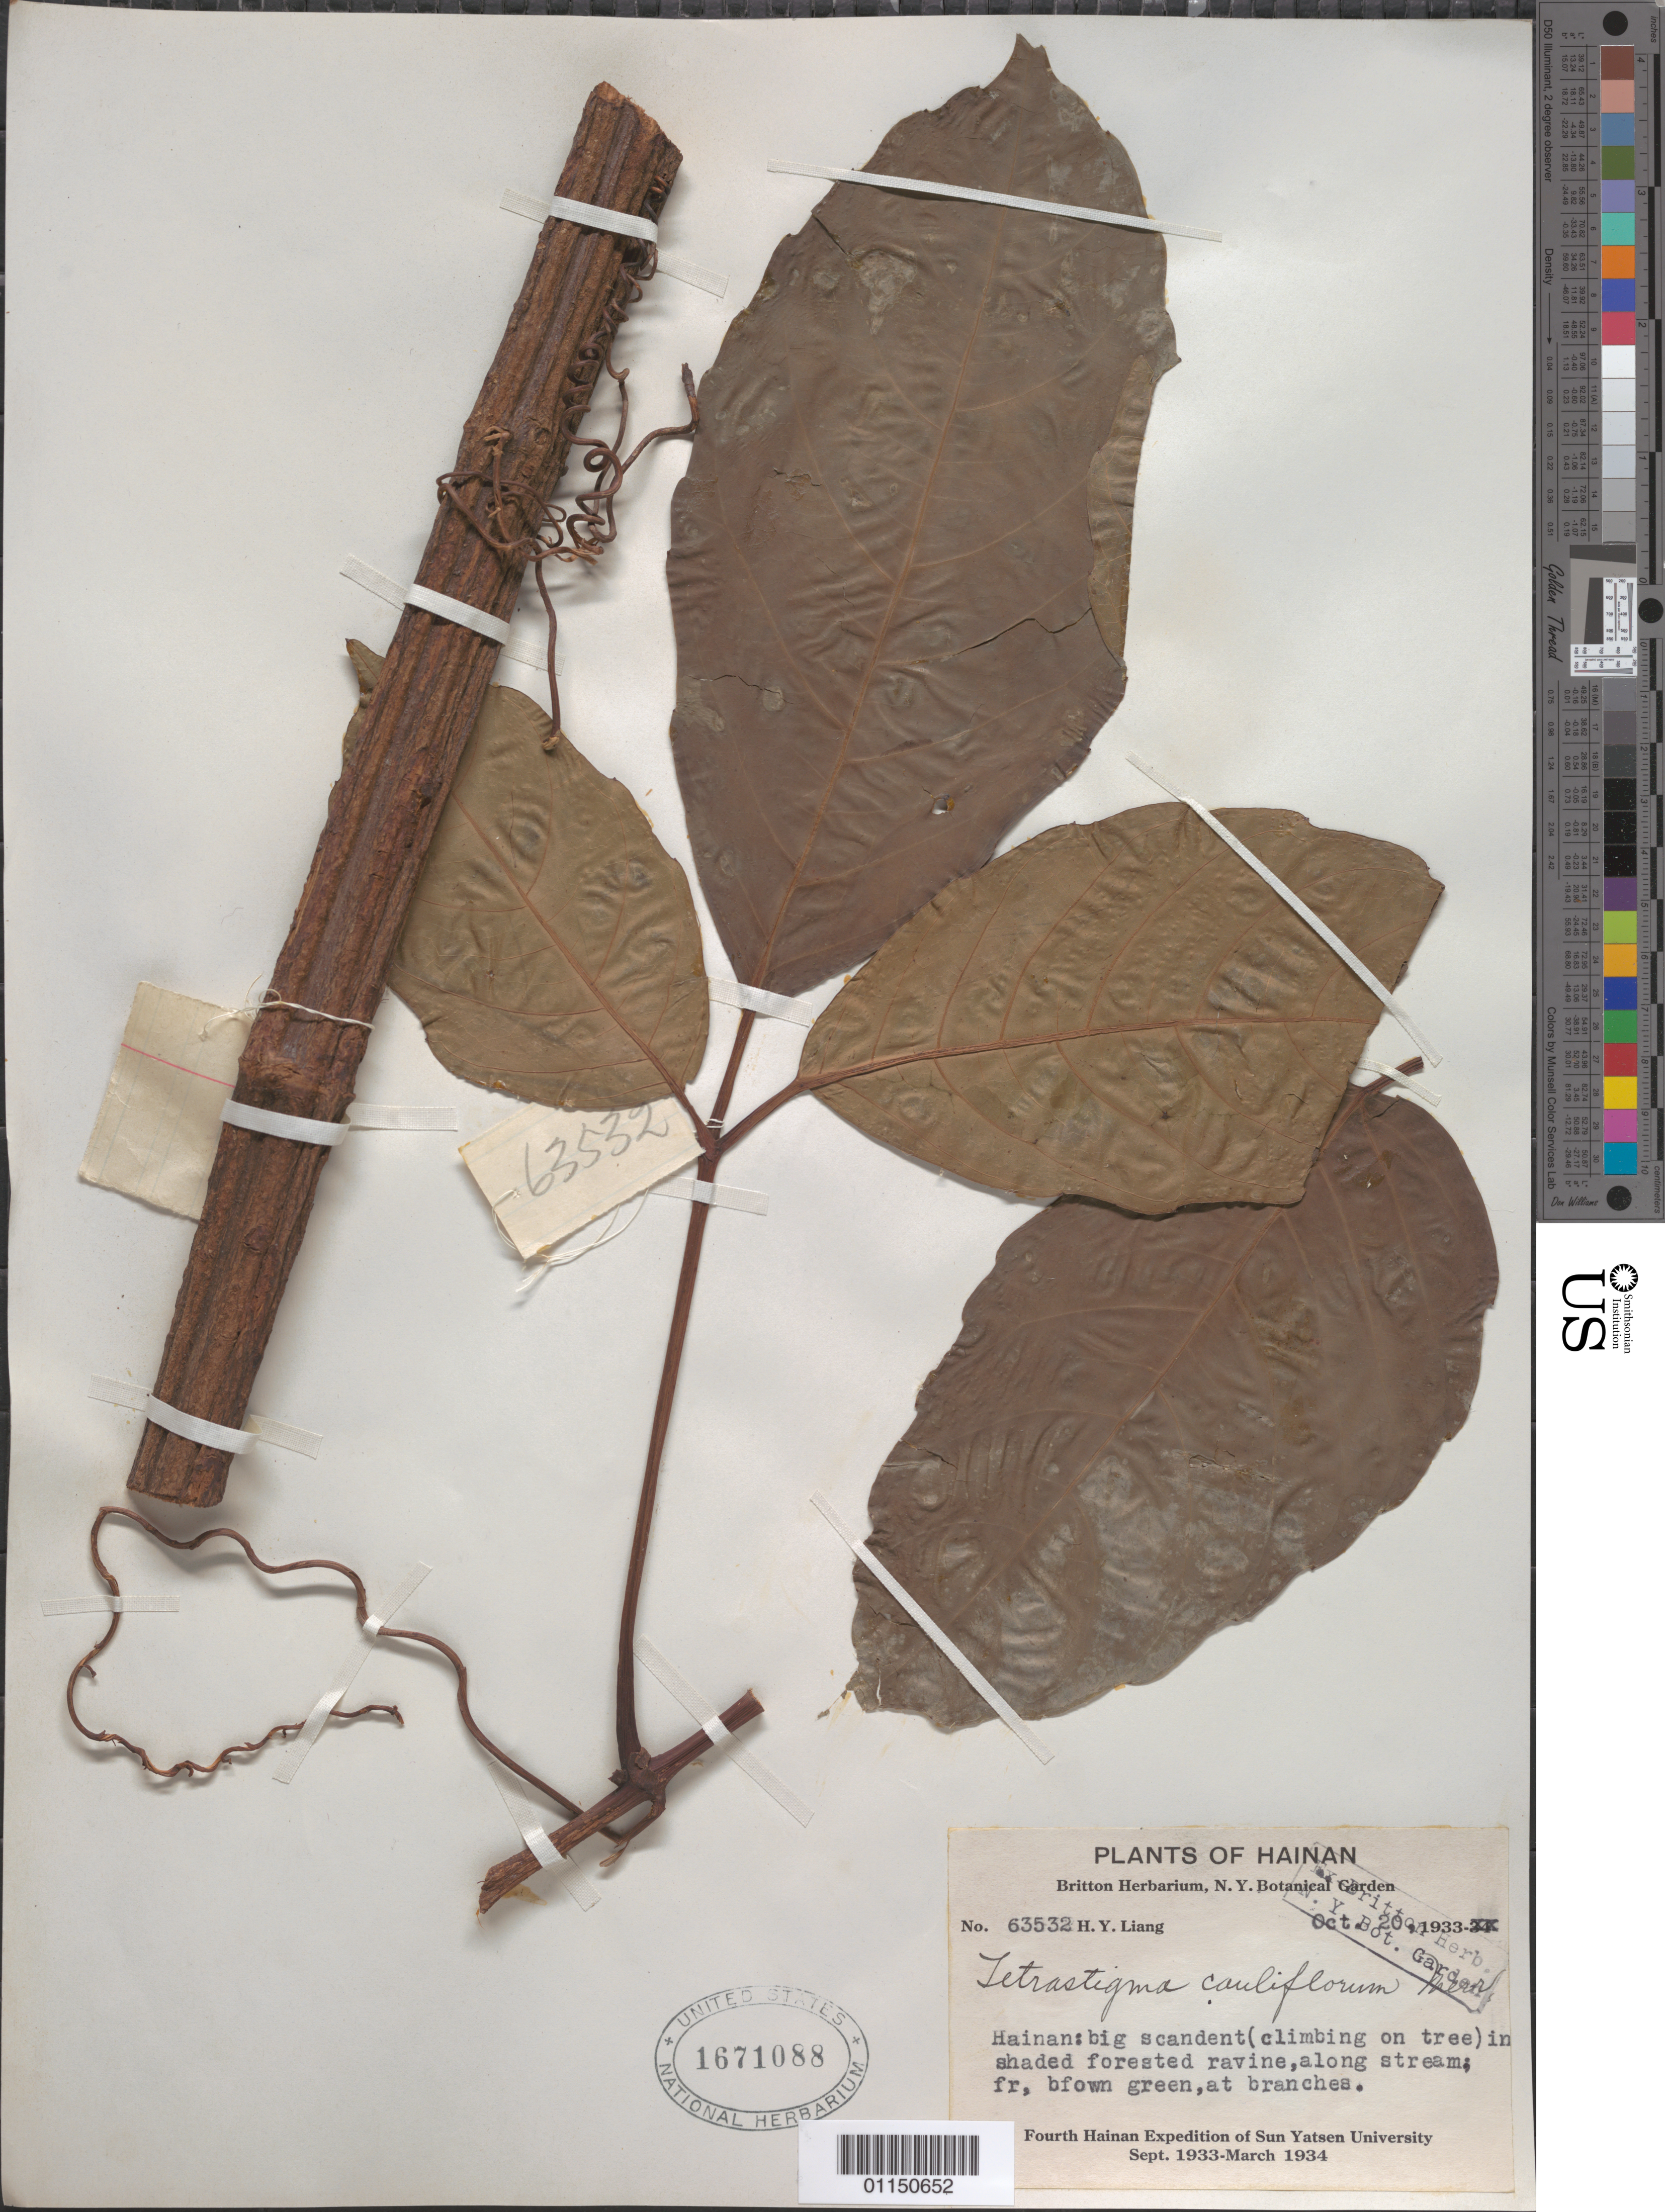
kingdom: Plantae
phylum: Tracheophyta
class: Magnoliopsida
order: Vitales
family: Vitaceae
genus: Tetrastigma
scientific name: Tetrastigma cauliflorum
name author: Merr.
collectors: H. Y. Liang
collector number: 63532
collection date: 1933-10-20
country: China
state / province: Hainan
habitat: Big scandent (climbing on tree) in shaded forested ravine, along stream.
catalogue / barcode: US 1671088